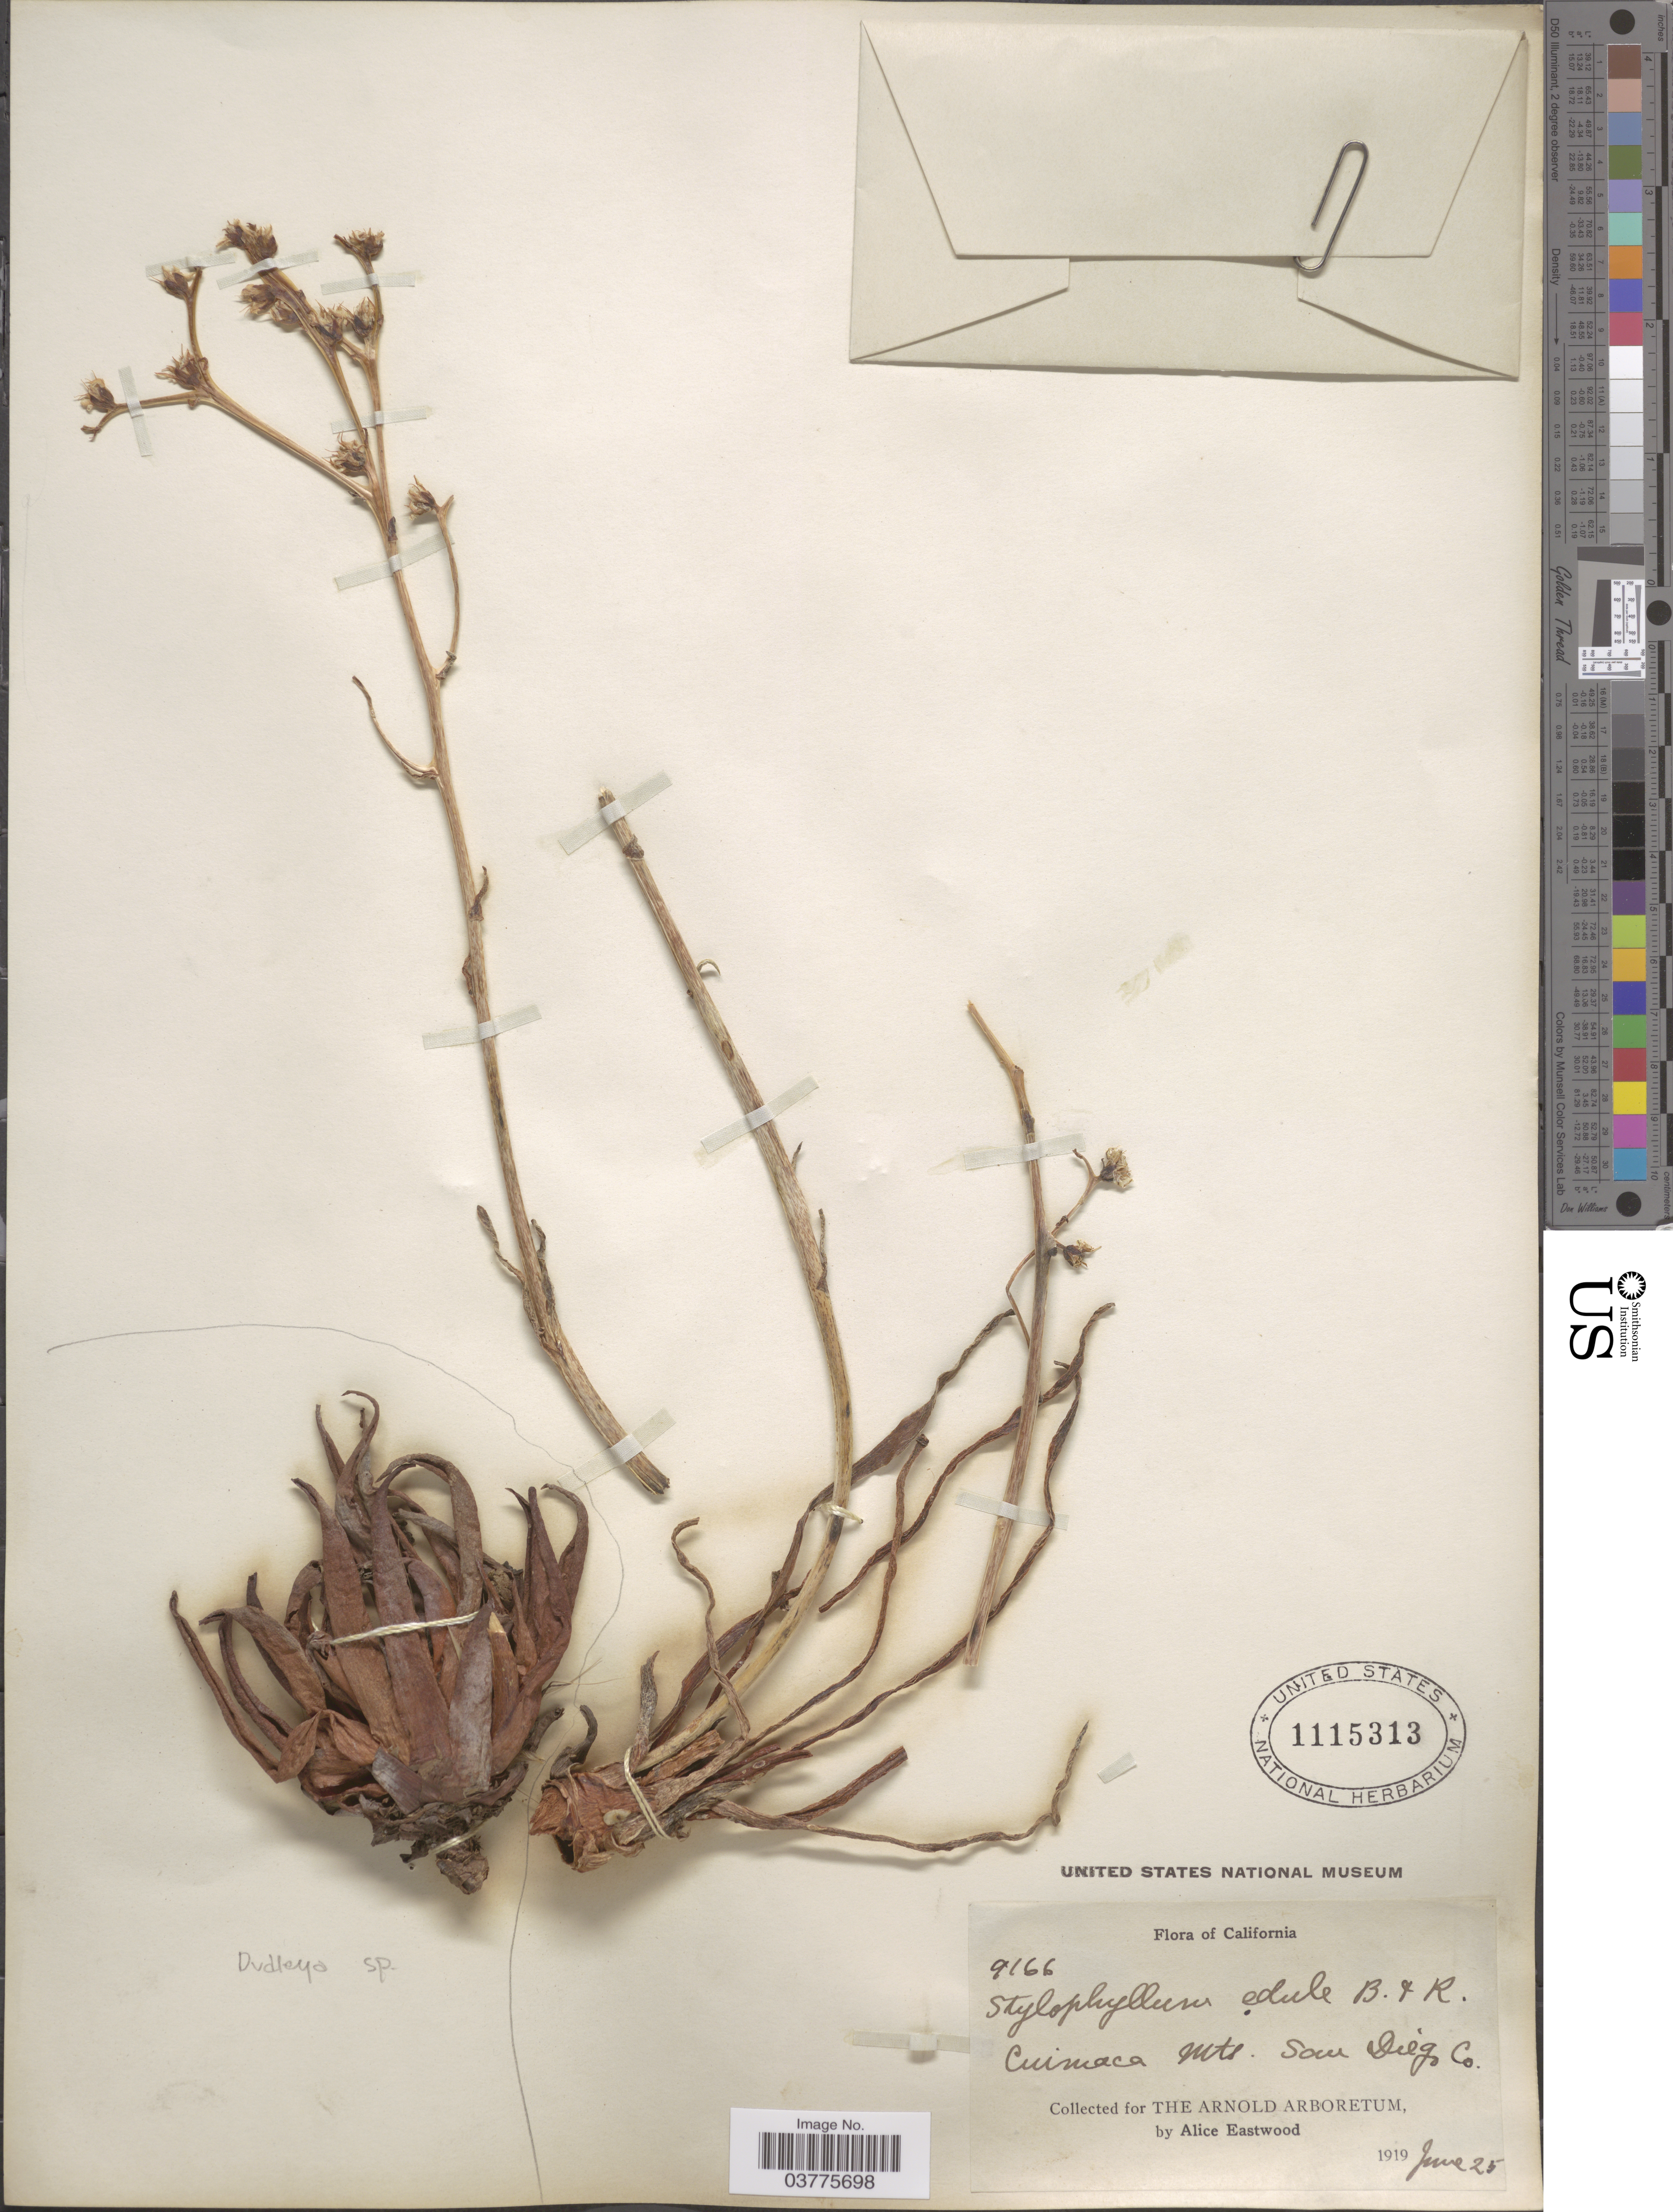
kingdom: Plantae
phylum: Tracheophyta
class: Magnoliopsida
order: Saxifragales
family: Crassulaceae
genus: Dudleya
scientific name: Dudleya edulis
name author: (Nutt.) Moran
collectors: A. Eastwood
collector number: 9166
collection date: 1919-06-25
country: United States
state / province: California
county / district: San Diego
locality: Cuimaca Mts. San Diego Co.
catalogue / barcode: US 1115313